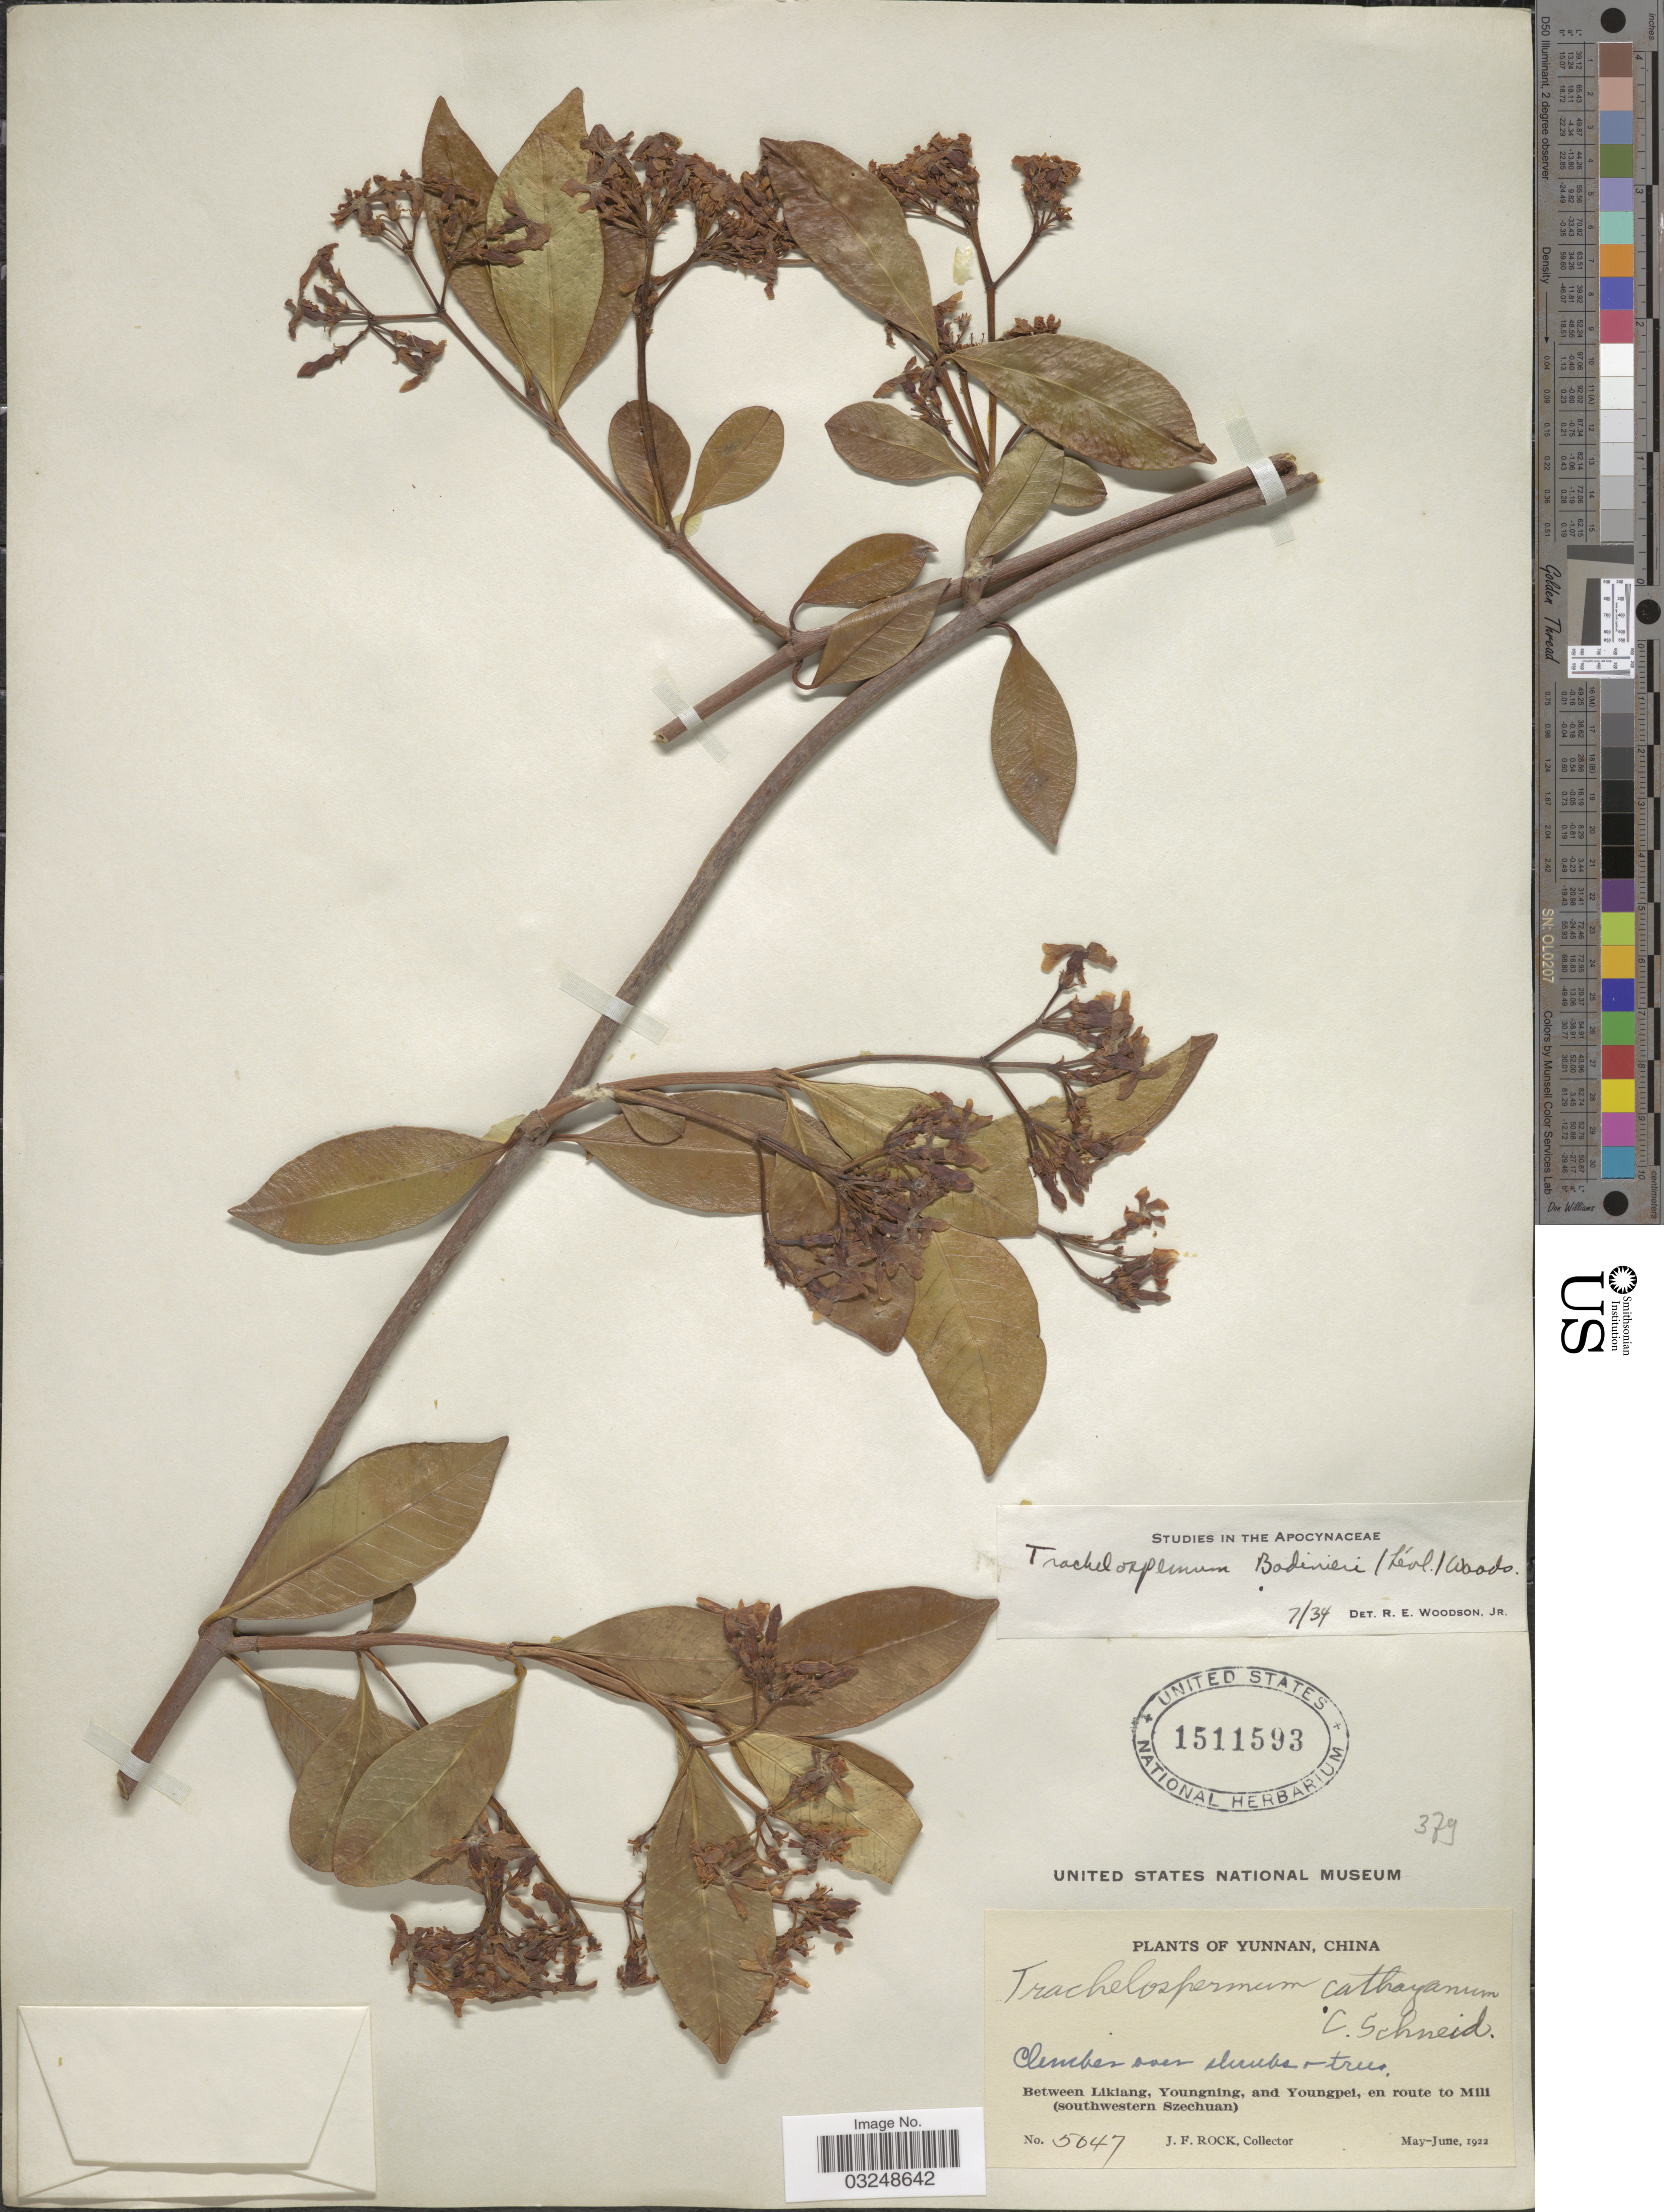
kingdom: Plantae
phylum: Tracheophyta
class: Magnoliopsida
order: Gentianales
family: Apocynaceae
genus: Trachelospermum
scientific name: Trachelospermum bodinieri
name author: (H. Lév.) Woodson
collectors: J. Rock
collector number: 5047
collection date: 1922-05/1922-06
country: China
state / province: Yunnan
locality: Between Likiang, Yougning, and Youngpei, en route to Mili (southwestern Szechuan).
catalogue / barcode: US 1511593